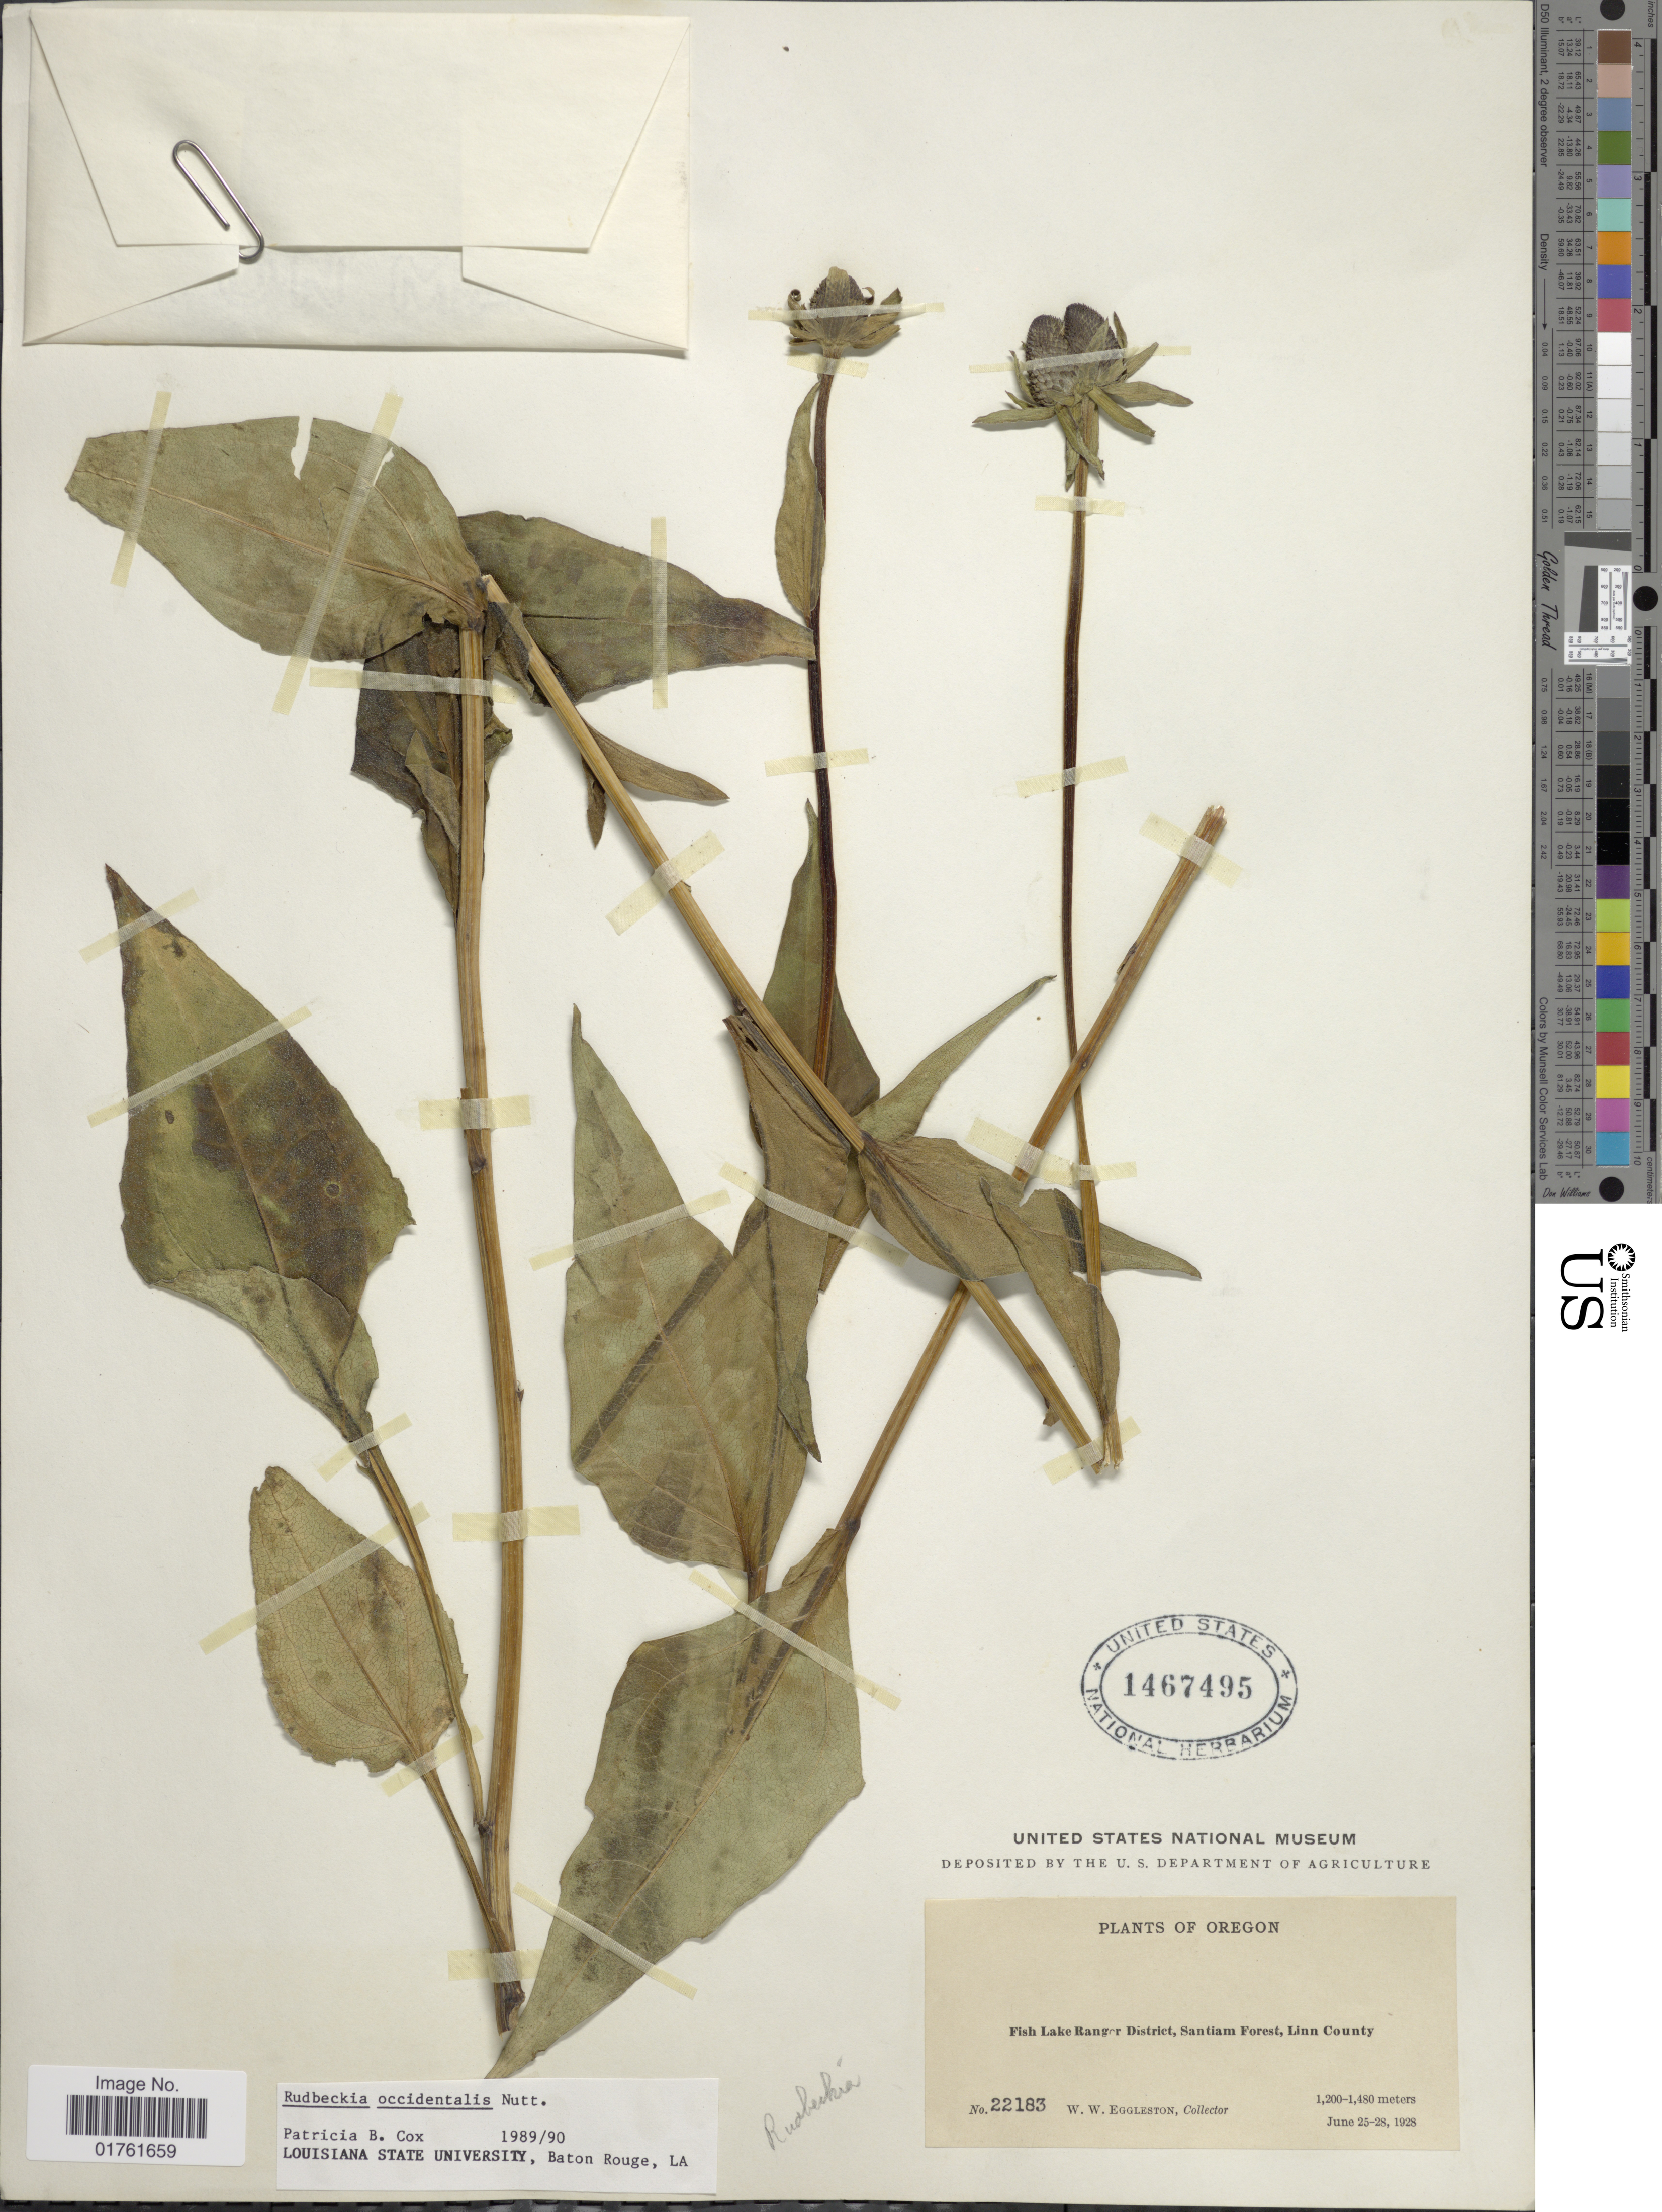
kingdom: Plantae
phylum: Tracheophyta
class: Magnoliopsida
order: Asterales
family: Asteraceae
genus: Rudbeckia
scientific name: Rudbeckia occidentalis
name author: Nutt.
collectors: W. W. Eggleston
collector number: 22183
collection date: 1928-06-25/1928-06-28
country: United States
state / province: Oregon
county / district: Linn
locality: Fish Lake Range District, Santiam Forest, Linn County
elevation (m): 1200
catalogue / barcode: US 1467495